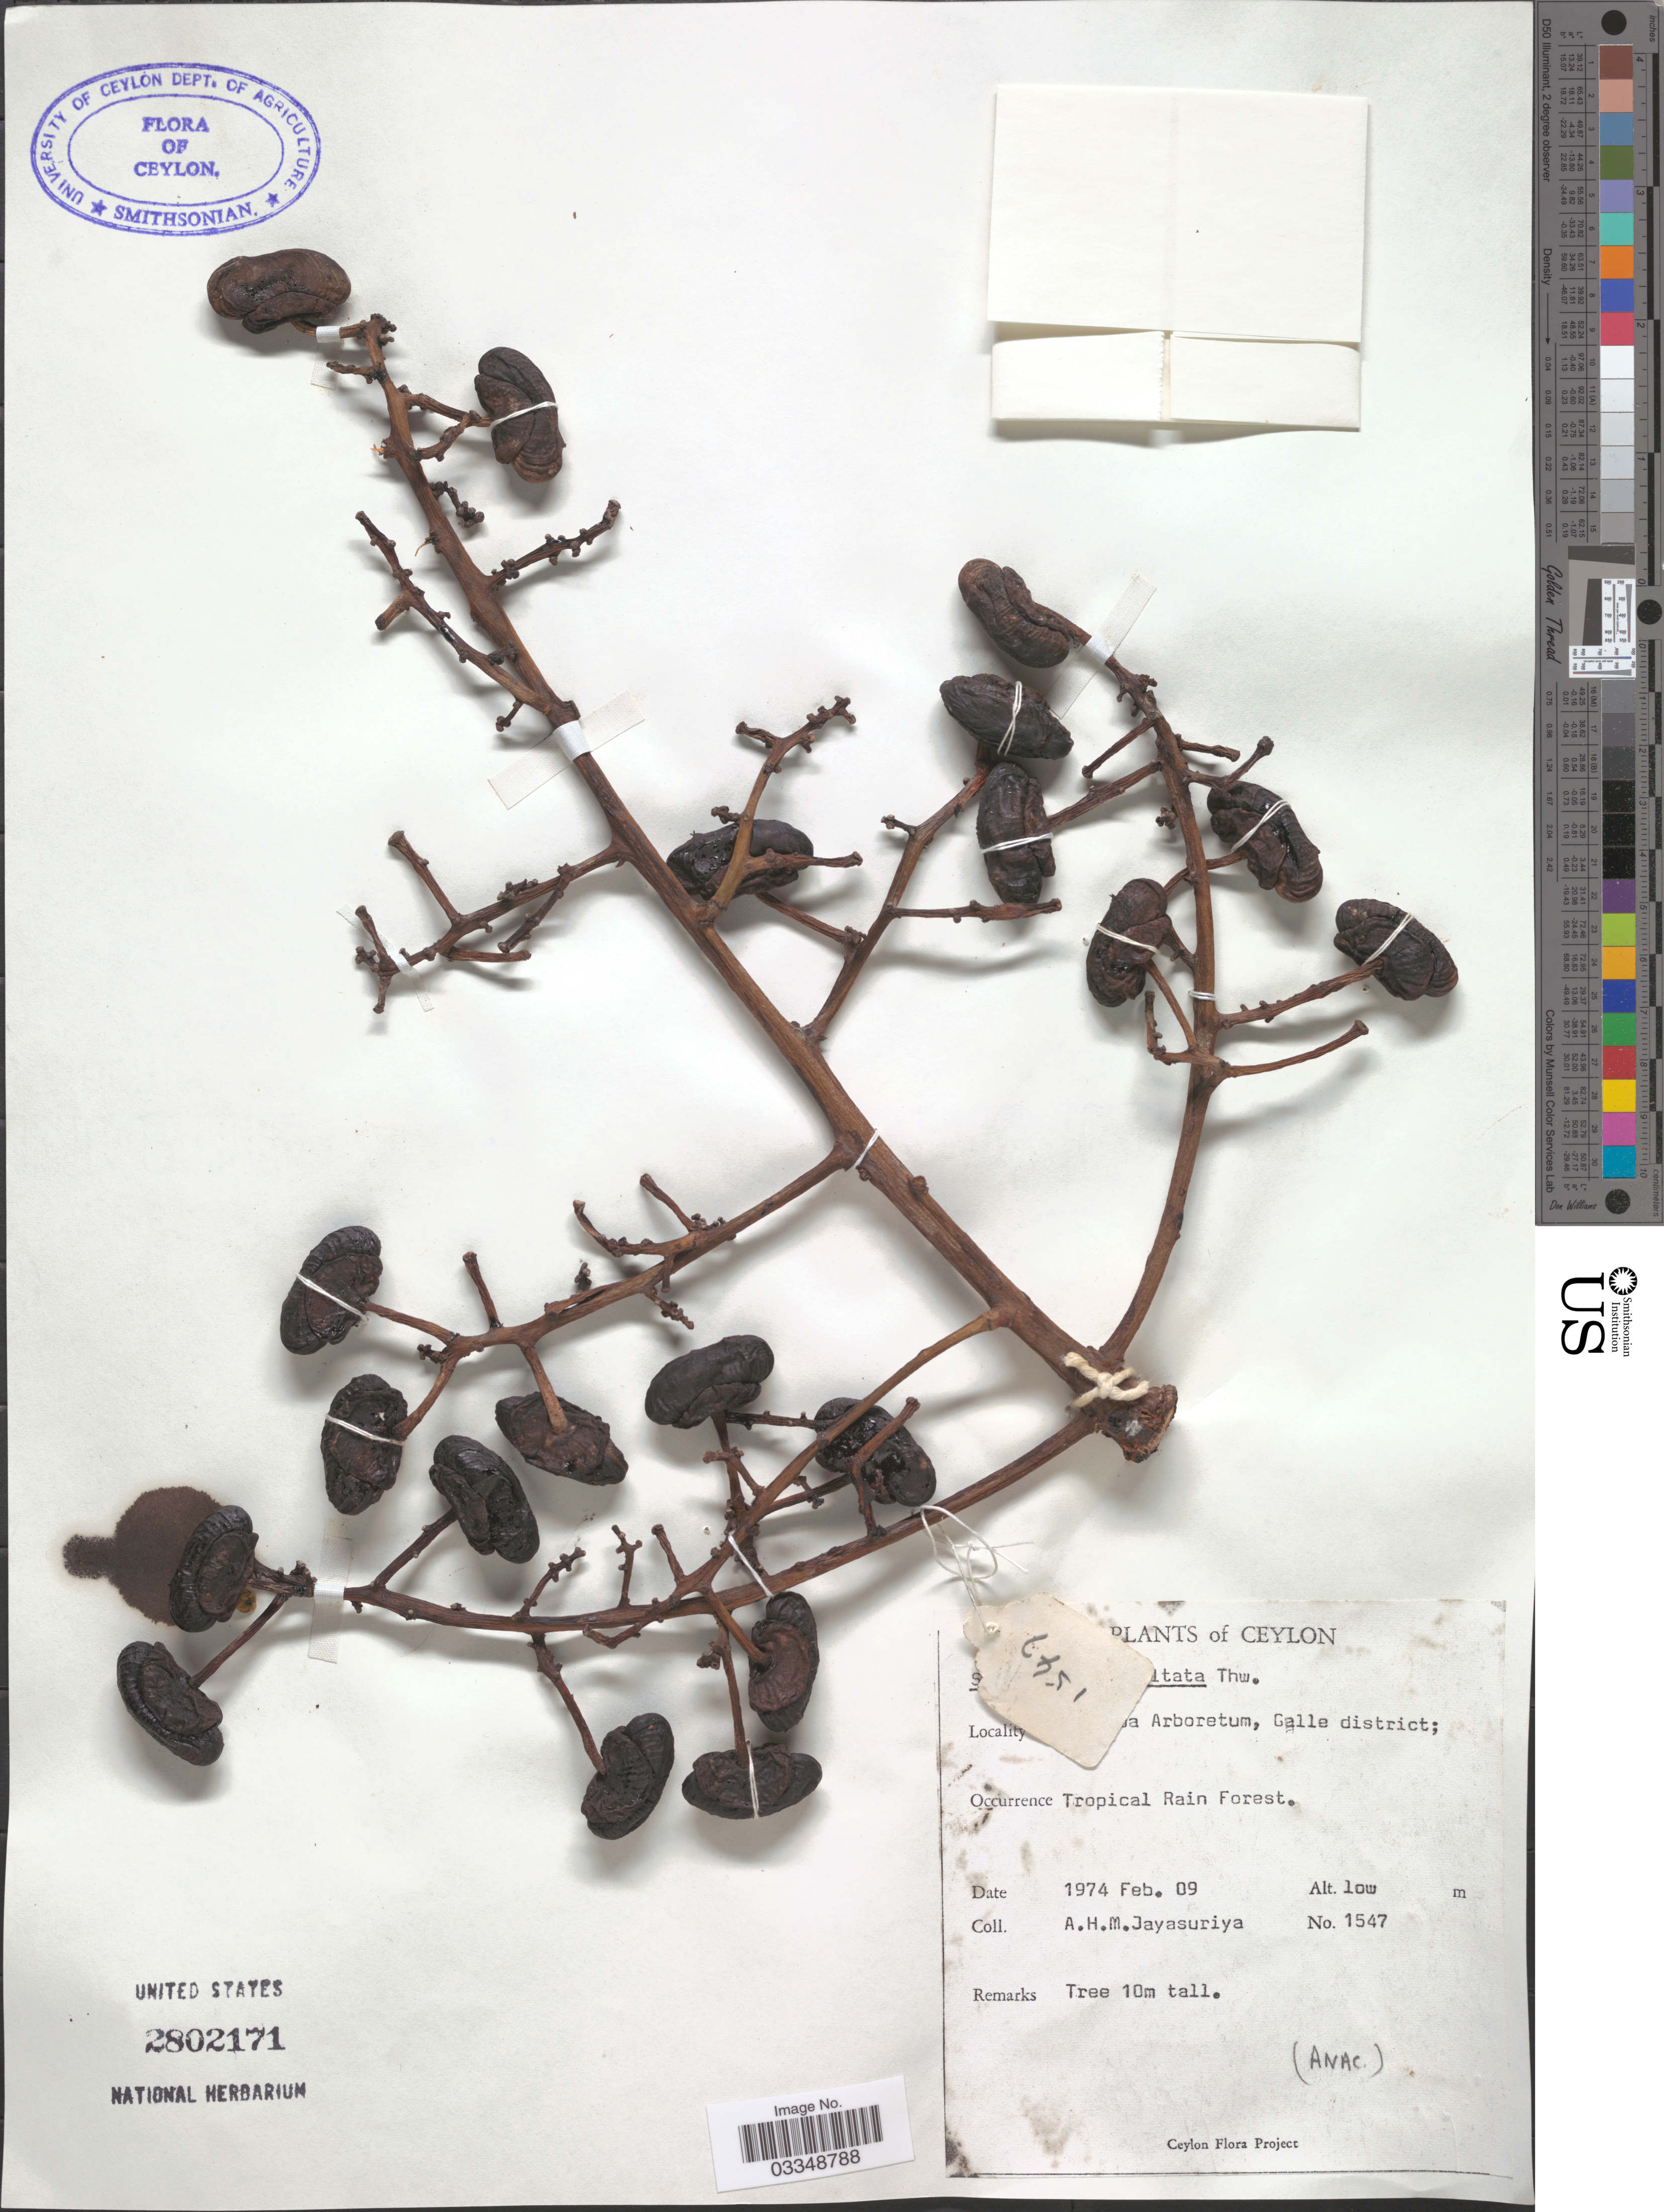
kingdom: Plantae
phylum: Tracheophyta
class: Magnoliopsida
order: Sapindales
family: Anacardiaceae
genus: Semecarpus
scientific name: Semecarpus subpeltatus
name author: Thwaites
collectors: A. H. Jayasuriya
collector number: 1547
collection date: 1974-02-09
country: Sri Lanka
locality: Ceylon. [illegible text]a Arboretum, Galle District. Tropical Rain Forest.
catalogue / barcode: US 2802171